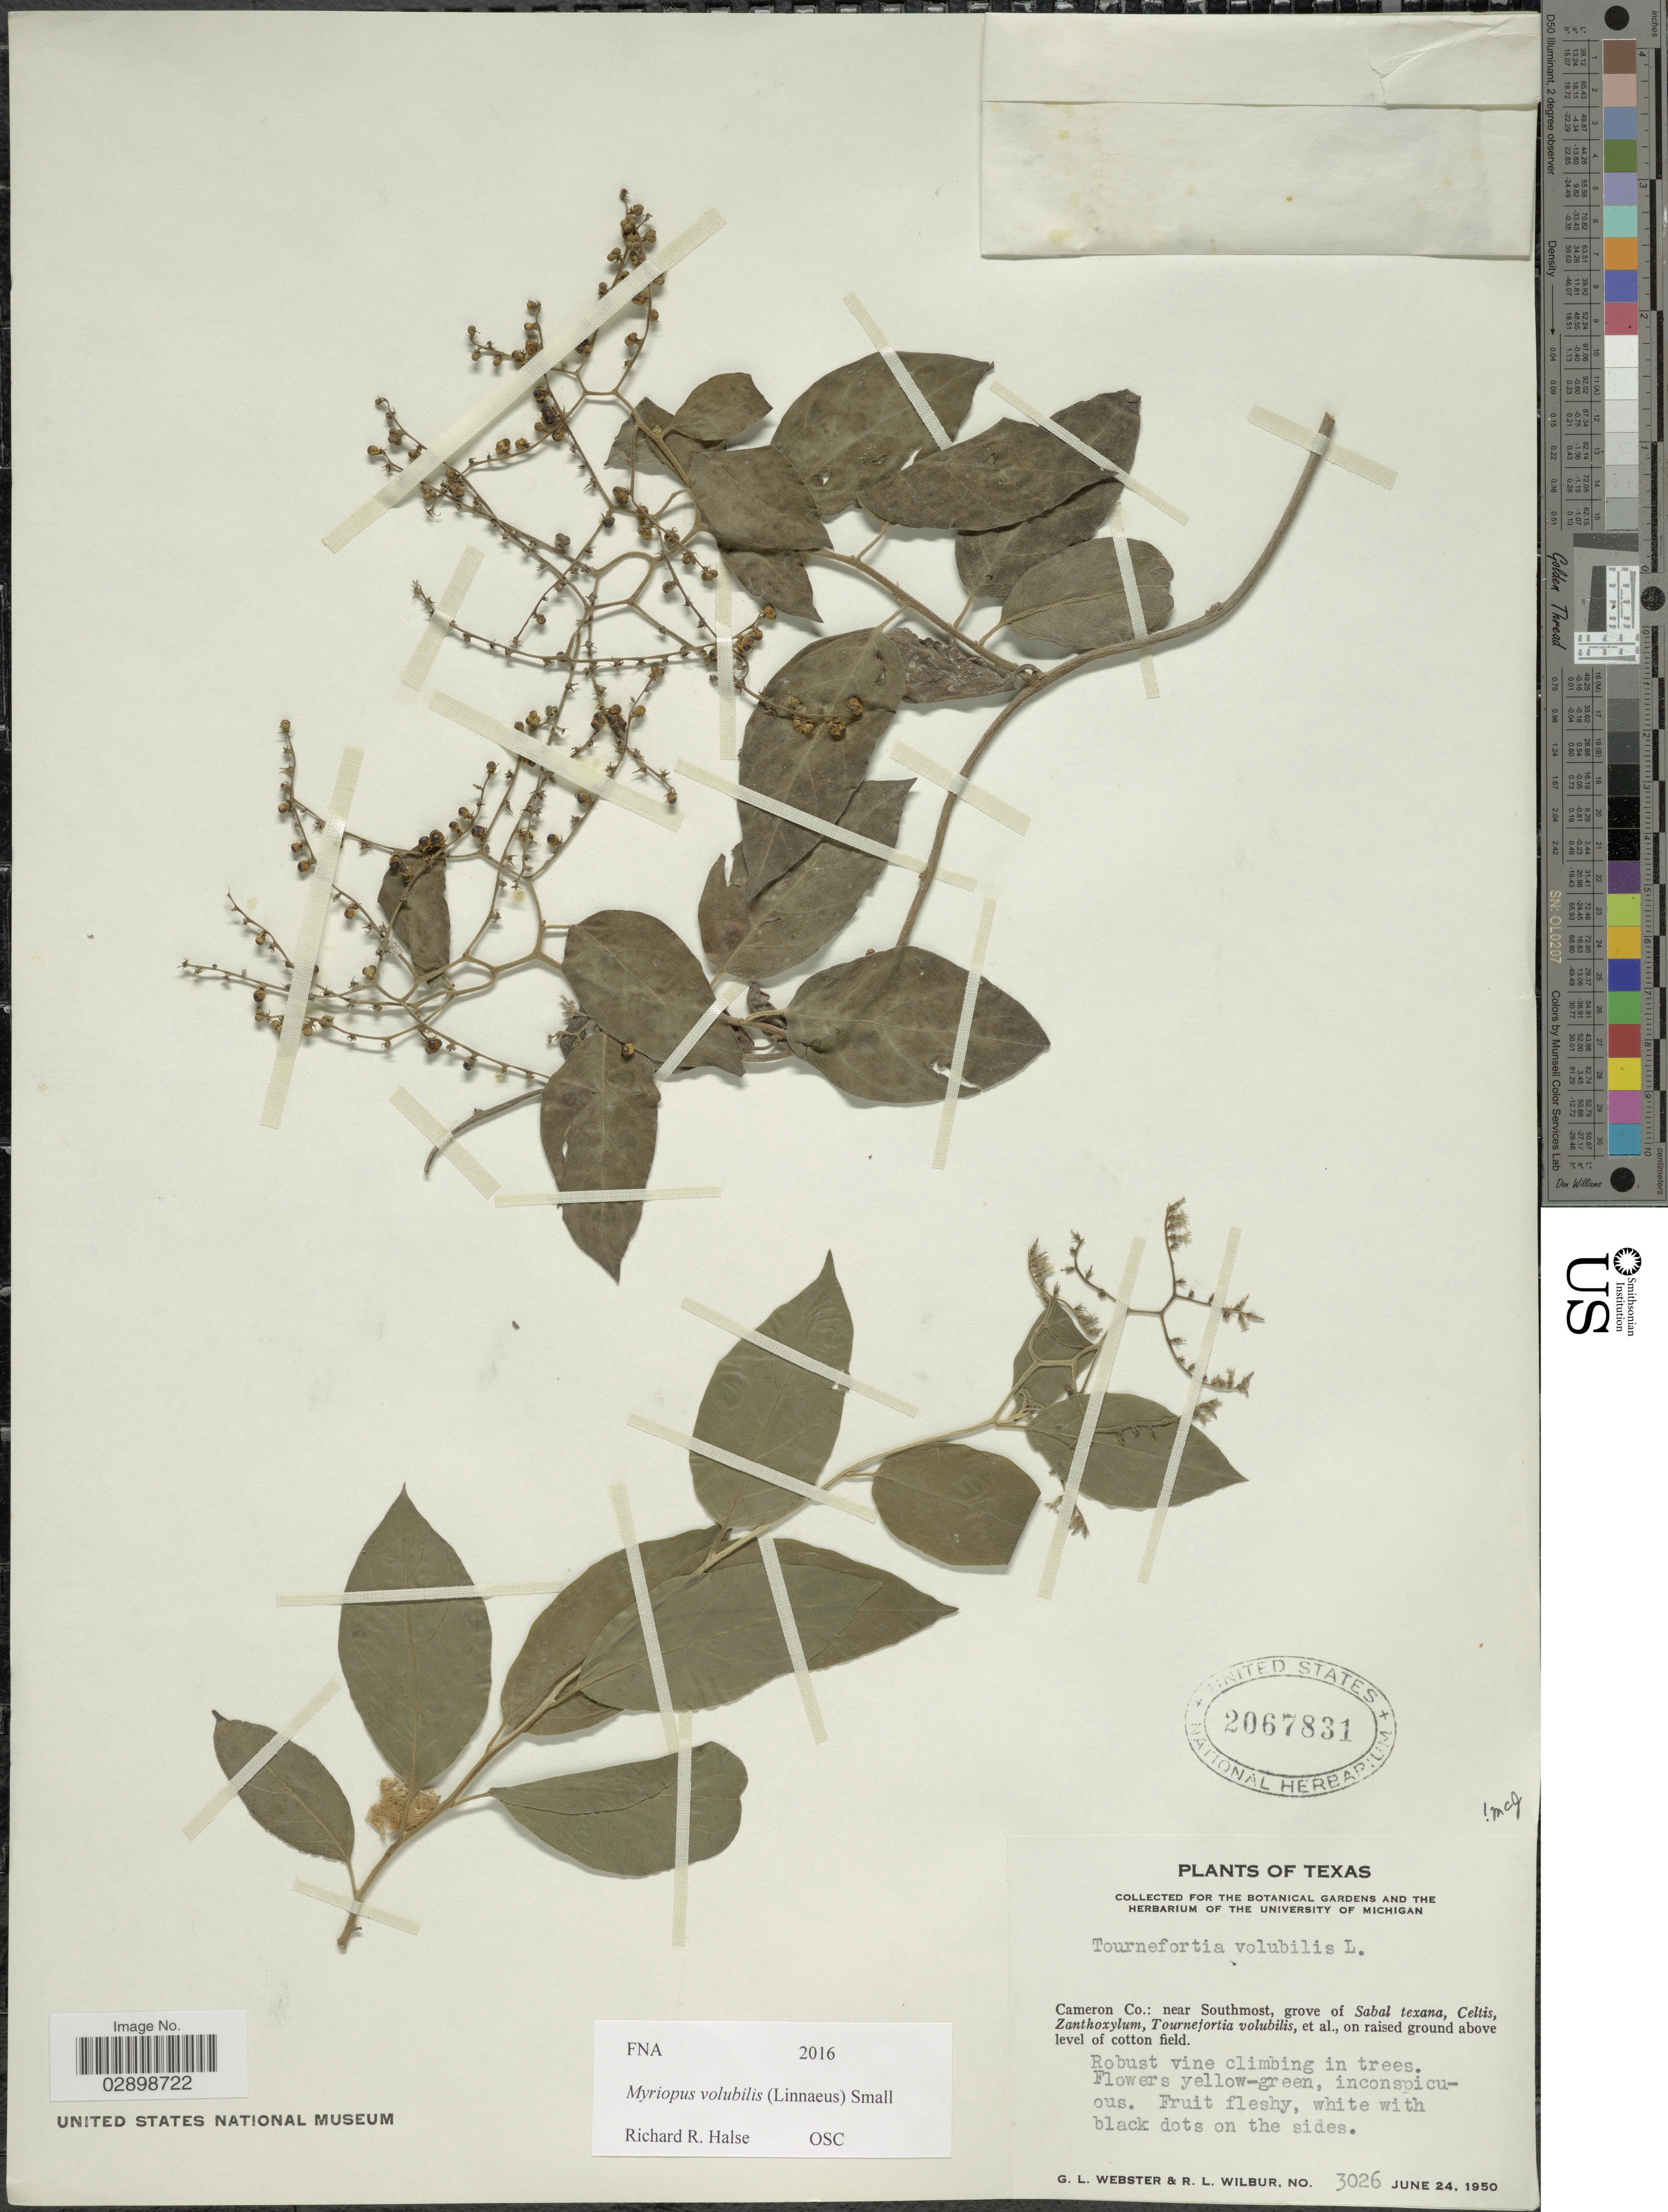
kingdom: Plantae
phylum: Tracheophyta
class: Magnoliopsida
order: Boraginales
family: Heliotropiaceae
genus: Myriopus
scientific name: Myriopus volubilis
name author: (L.) Small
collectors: G. L. Webster & R. L. Wilbur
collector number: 3026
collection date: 1950-06-24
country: United States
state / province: Texas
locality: Cameron Co.: near Southmost.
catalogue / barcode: US 2067831